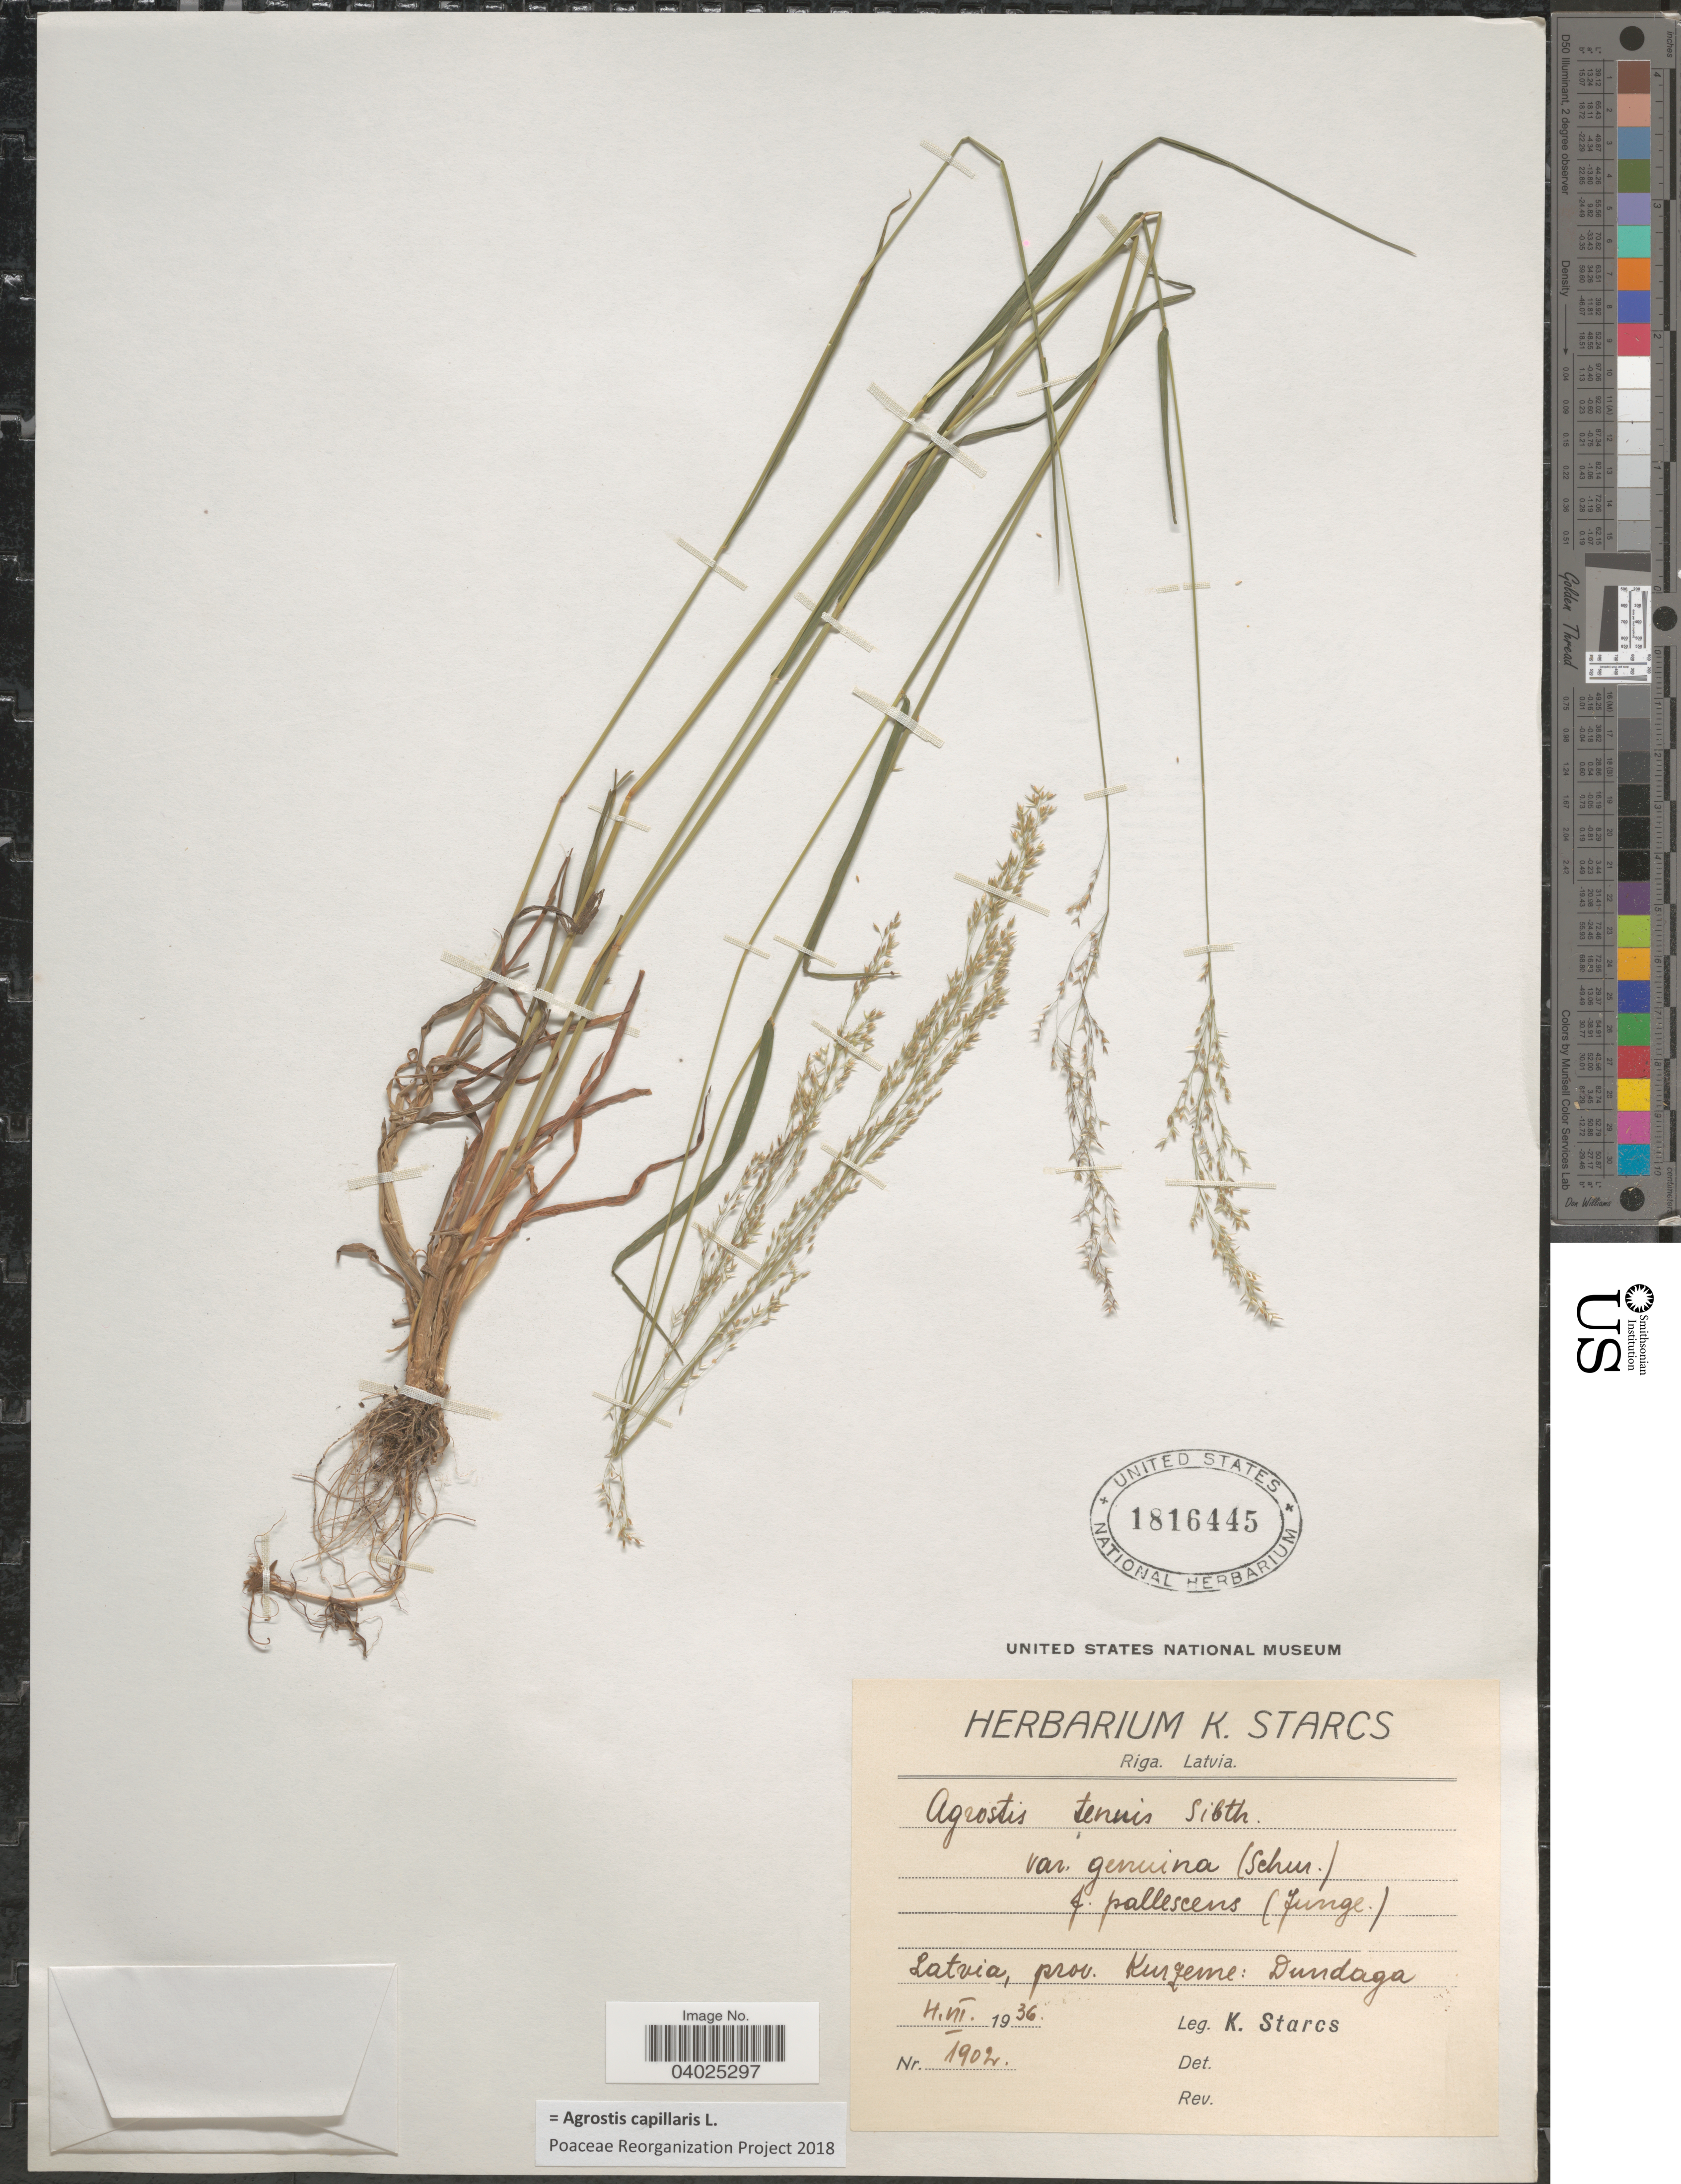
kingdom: Plantae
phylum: Tracheophyta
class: Liliopsida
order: Poales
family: Poaceae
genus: Agrostis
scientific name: Agrostis capillaris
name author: L.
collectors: K. Starcs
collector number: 1902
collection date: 1936-07-04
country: Latvia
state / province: Dundagas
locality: Prov. Kurgeme.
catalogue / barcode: US 1816445